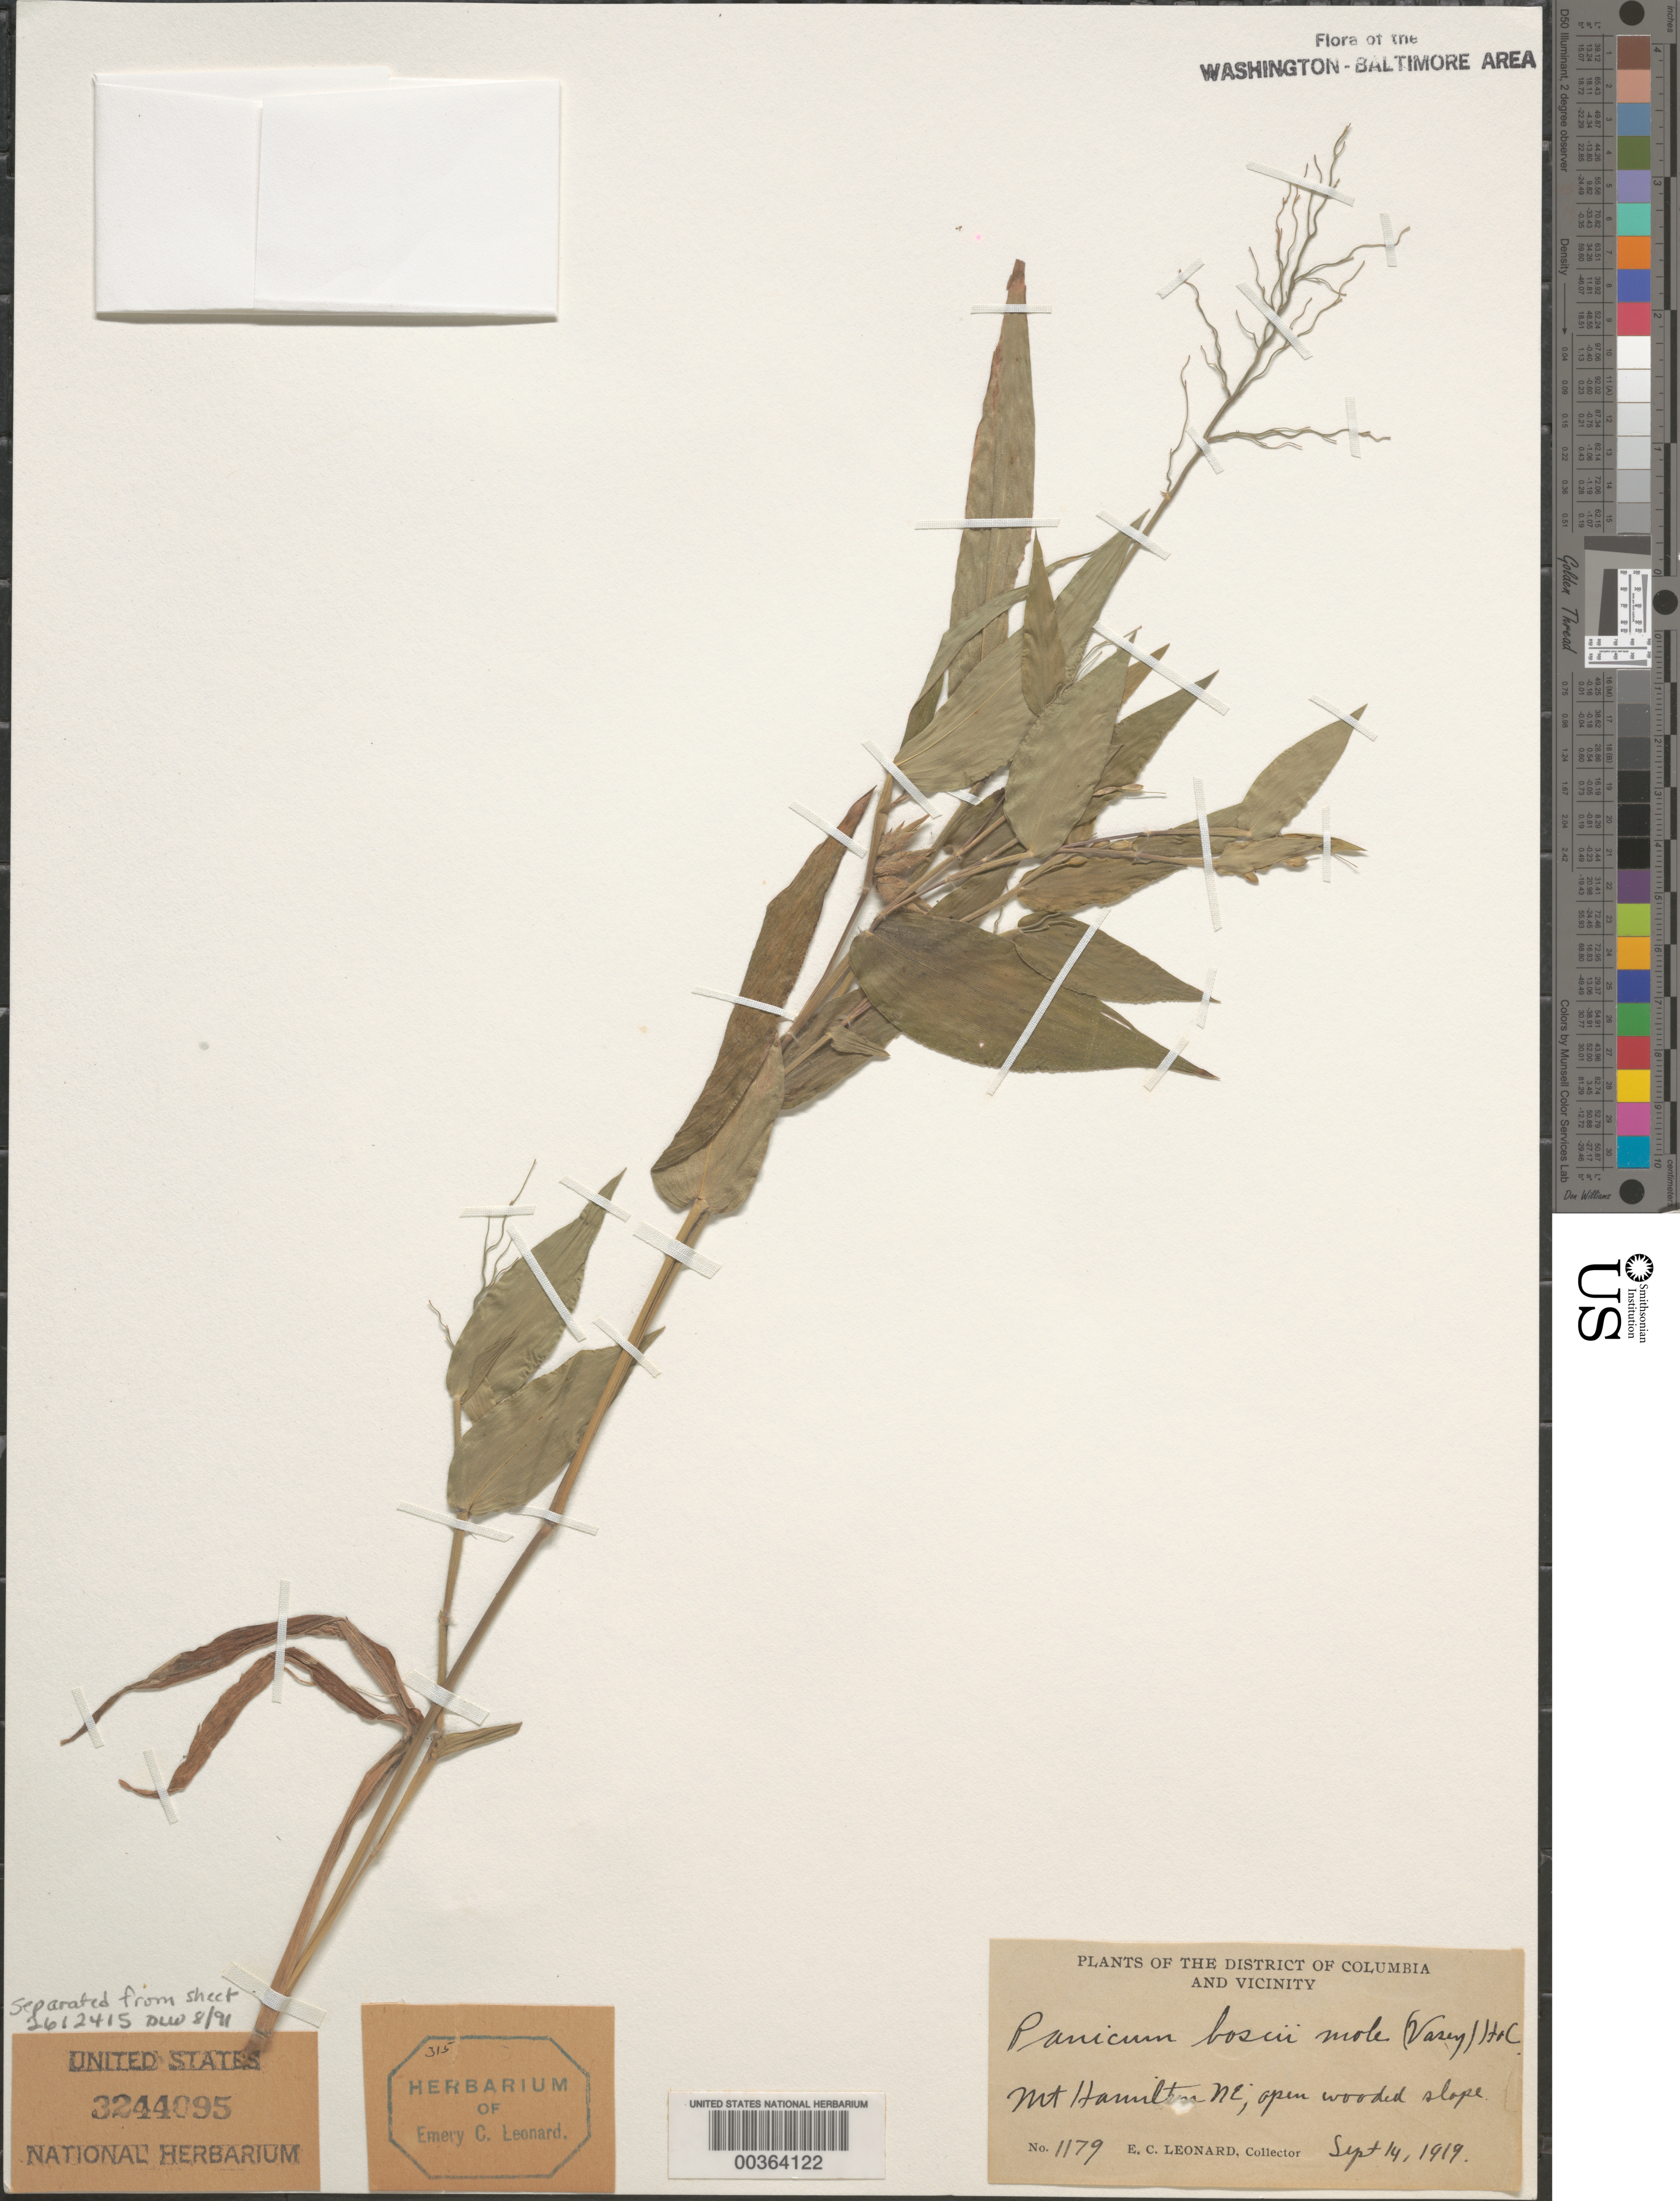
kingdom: Plantae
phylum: Tracheophyta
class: Liliopsida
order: Poales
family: Poaceae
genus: Dichanthelium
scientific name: Dichanthelium boscii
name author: (Poir.) Gould & C.A. Clark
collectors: E. C. Leonard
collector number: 1179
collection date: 1919-09-14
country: United States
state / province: District of Columbia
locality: District of Columbia and vicinity. Mt Hamilton NE, open wooded slope.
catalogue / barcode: US 3244095